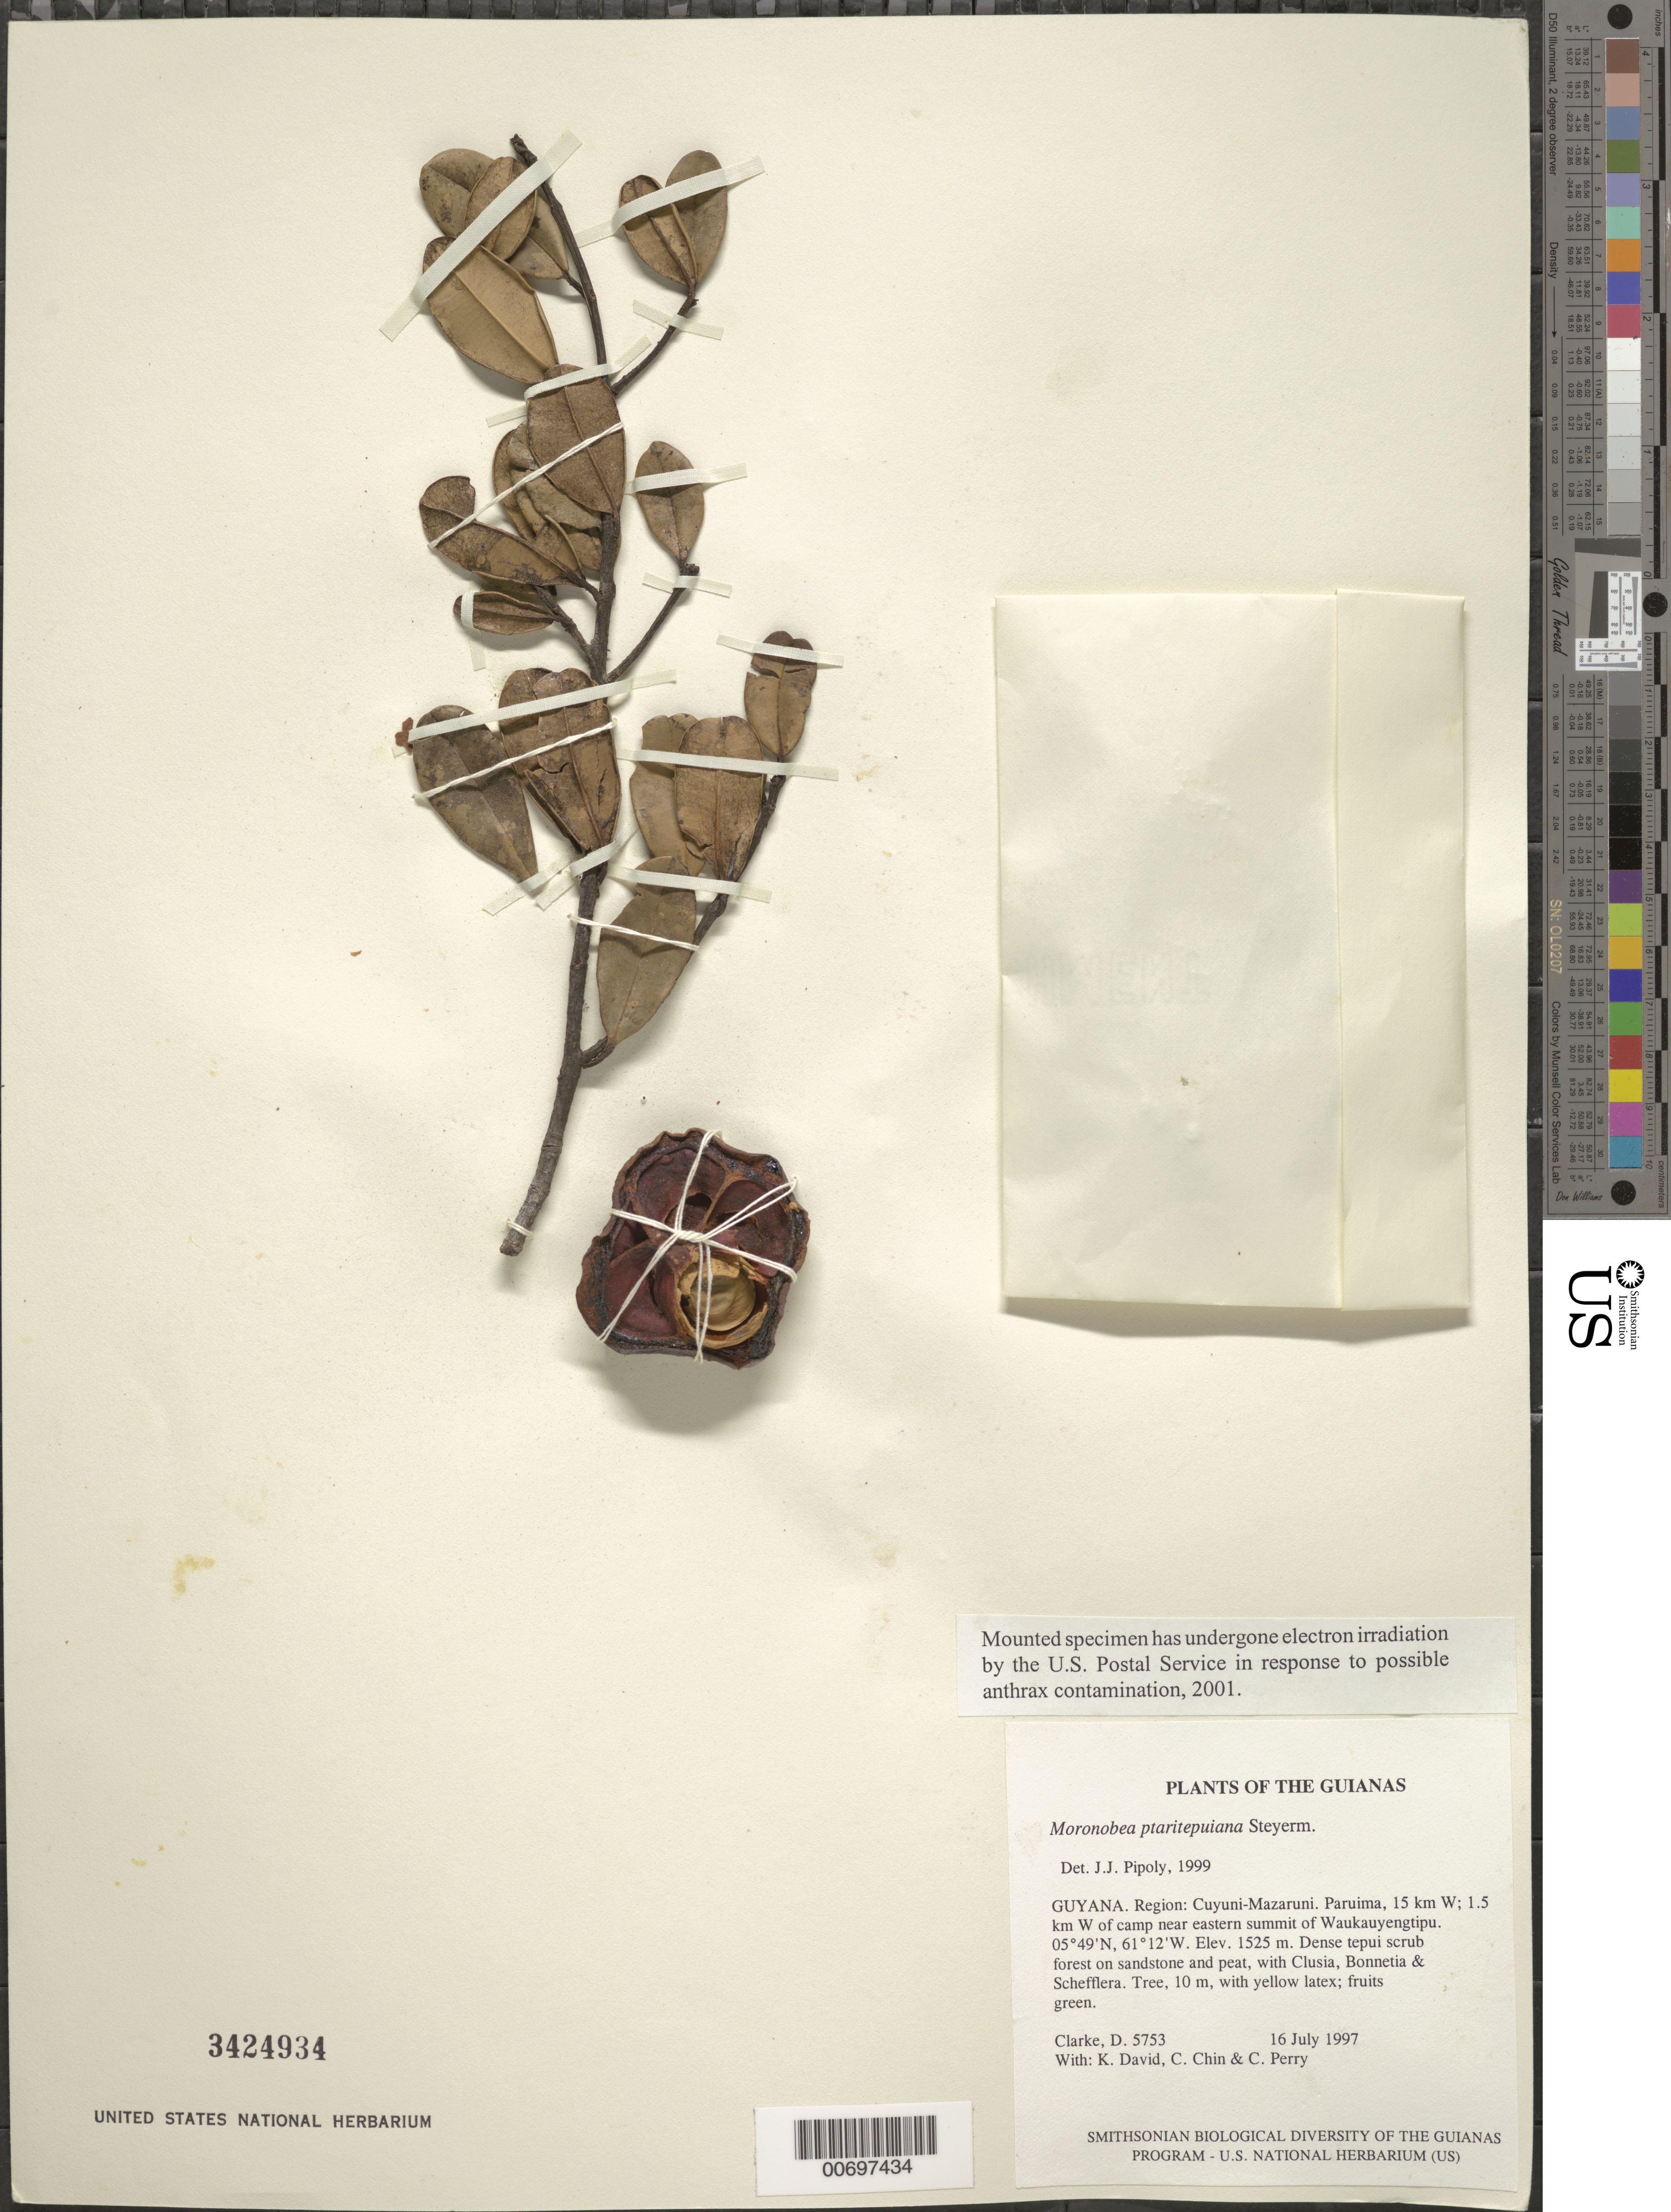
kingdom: Plantae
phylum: Tracheophyta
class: Magnoliopsida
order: Malpighiales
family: Clusiaceae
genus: Moronobea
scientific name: Moronobea ptaritepuiana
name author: Steyerm.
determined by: Pipoly, J. J., III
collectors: H. D. Clarke, K. David, C. Chin & C. Perry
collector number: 5753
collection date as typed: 16 July 1997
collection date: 1997-07-16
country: Guyana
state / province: Cuyuni-Mazaruni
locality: Paruima, 15 km W; 1.5 km W of camp near eastern summit of Waukauyengtipu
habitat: Dense tepui scrub forest on sandstone and peat, with Clusia, Bonnetia & Schefflera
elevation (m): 1525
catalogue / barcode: US 3424934